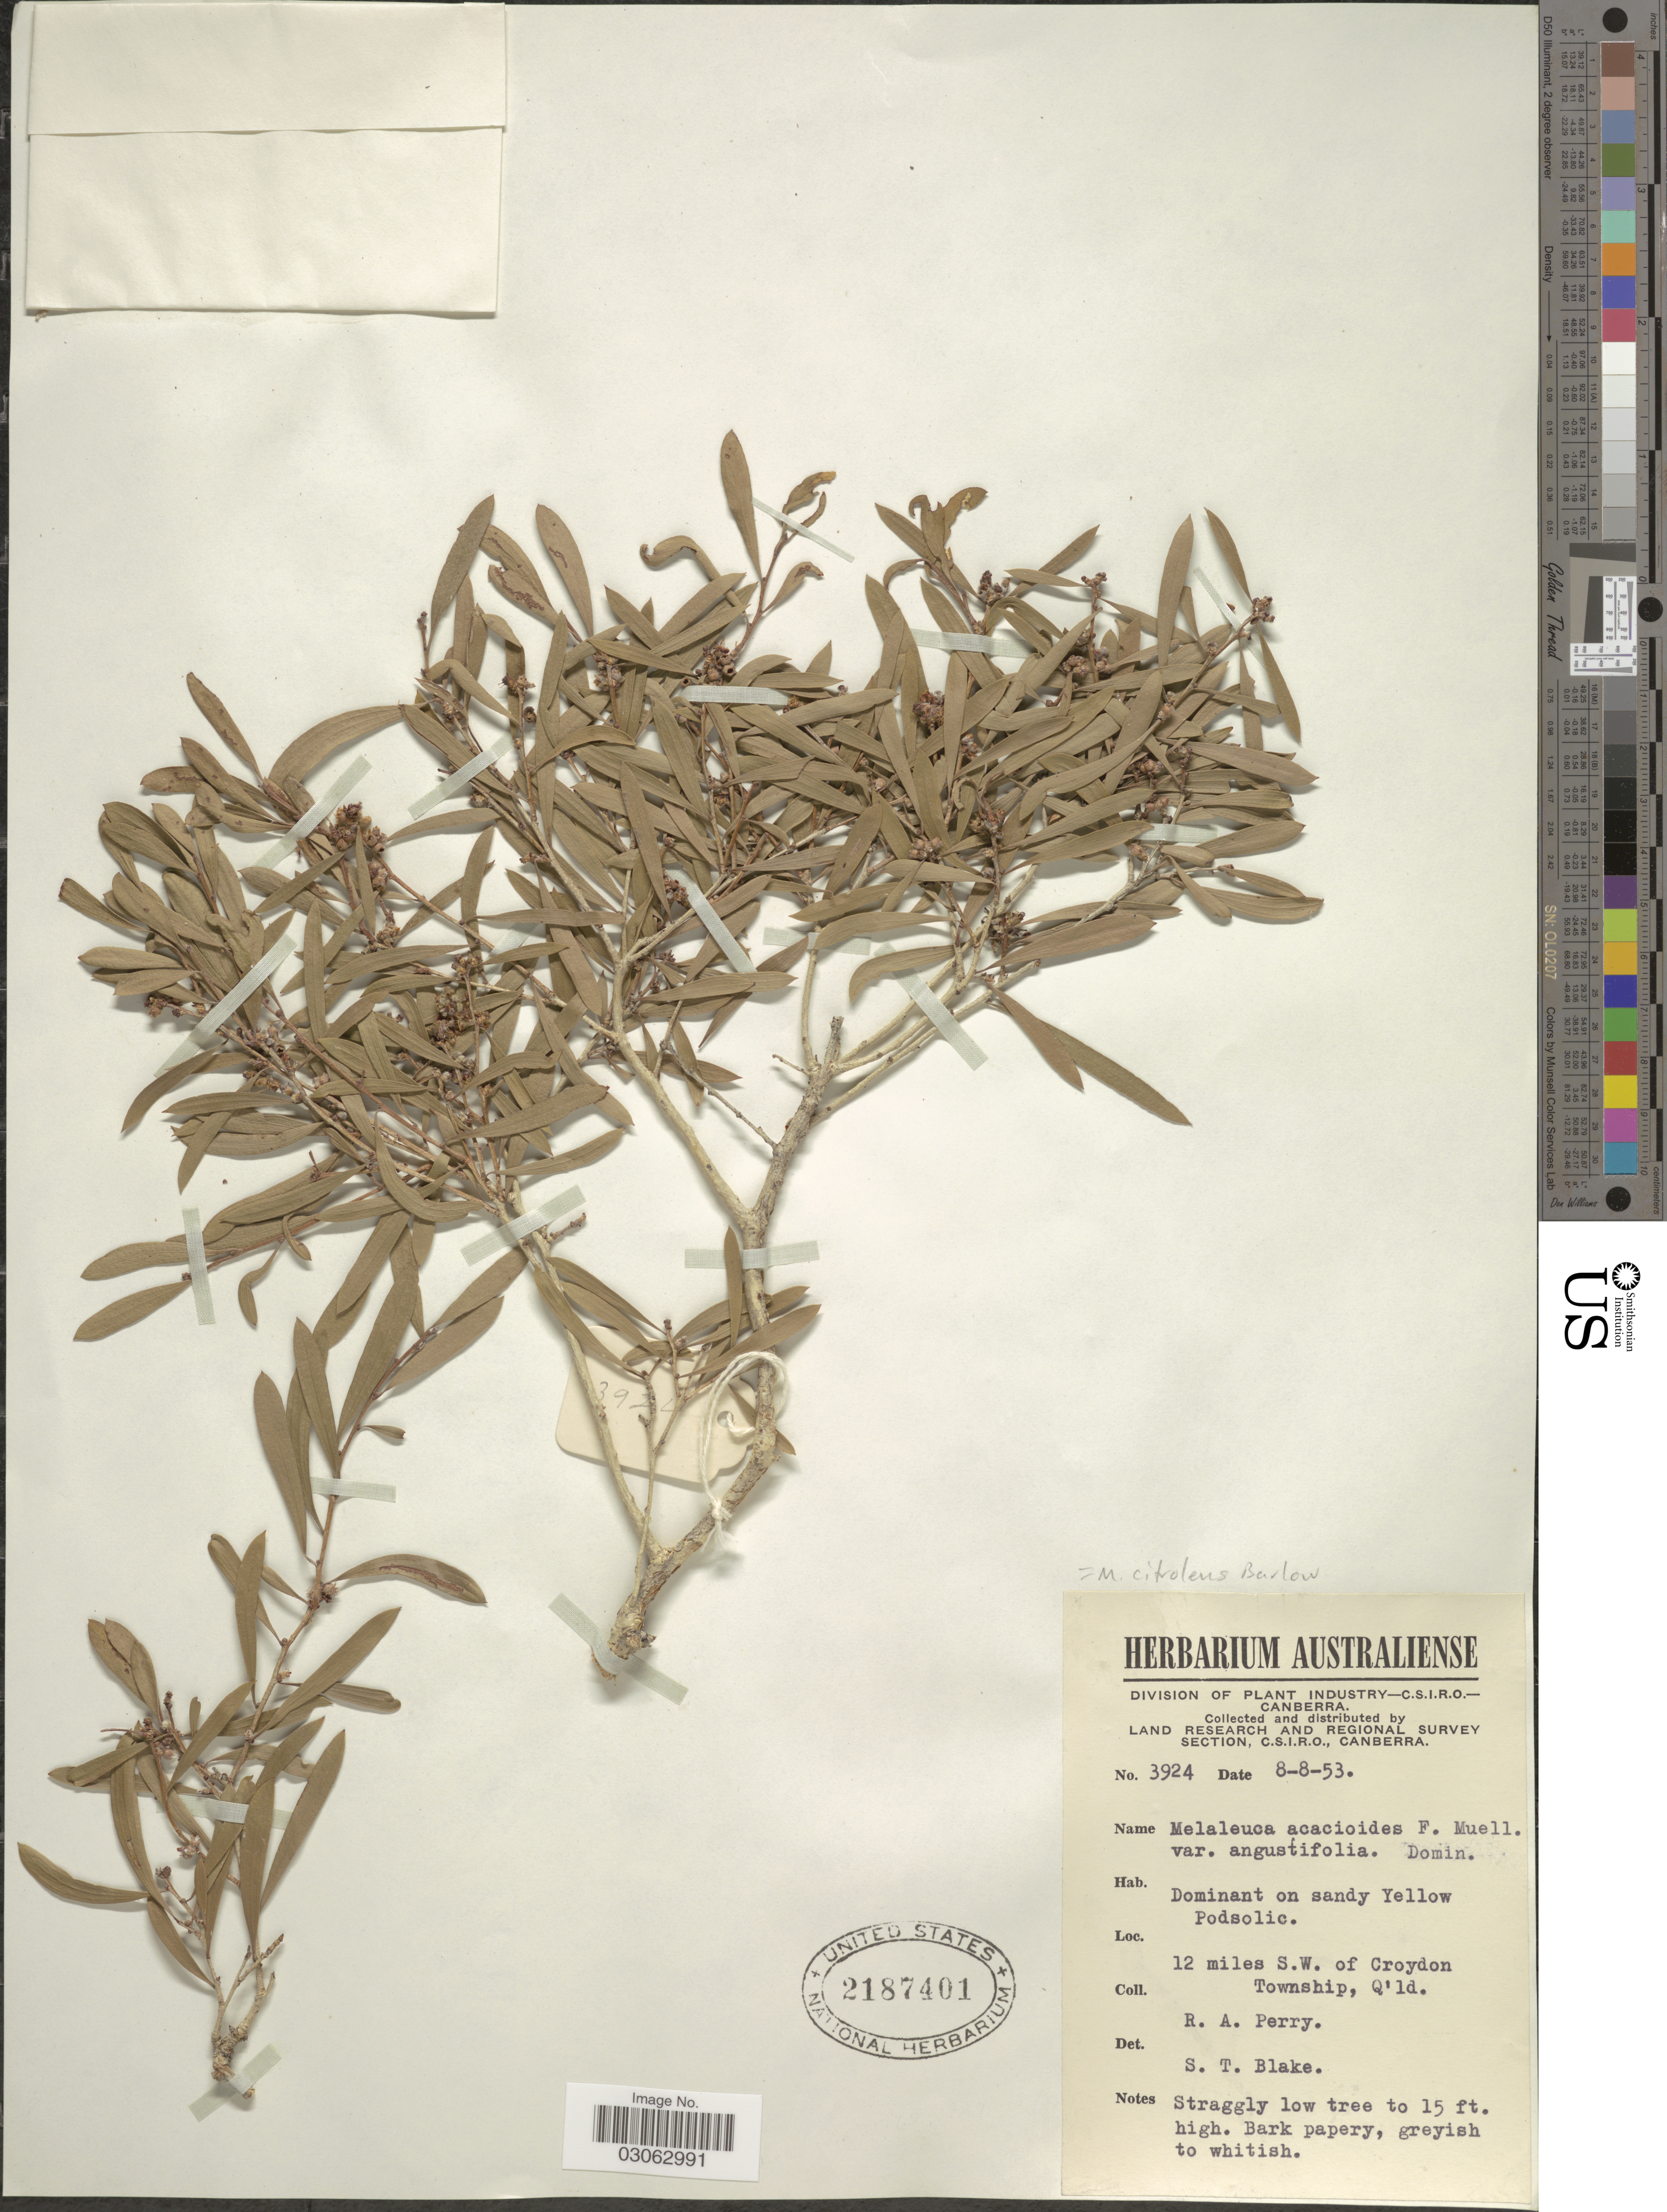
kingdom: Plantae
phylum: Tracheophyta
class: Magnoliopsida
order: Myrtales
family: Myrtaceae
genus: Melaleuca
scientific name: Melaleuca citrolens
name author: Barlow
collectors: Perry, R. A.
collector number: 3924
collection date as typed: Transcribed d/m/y: 8/8/53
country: Australia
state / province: Queensland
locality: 12 miles S.W. of Croydon Township.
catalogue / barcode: US 2187401